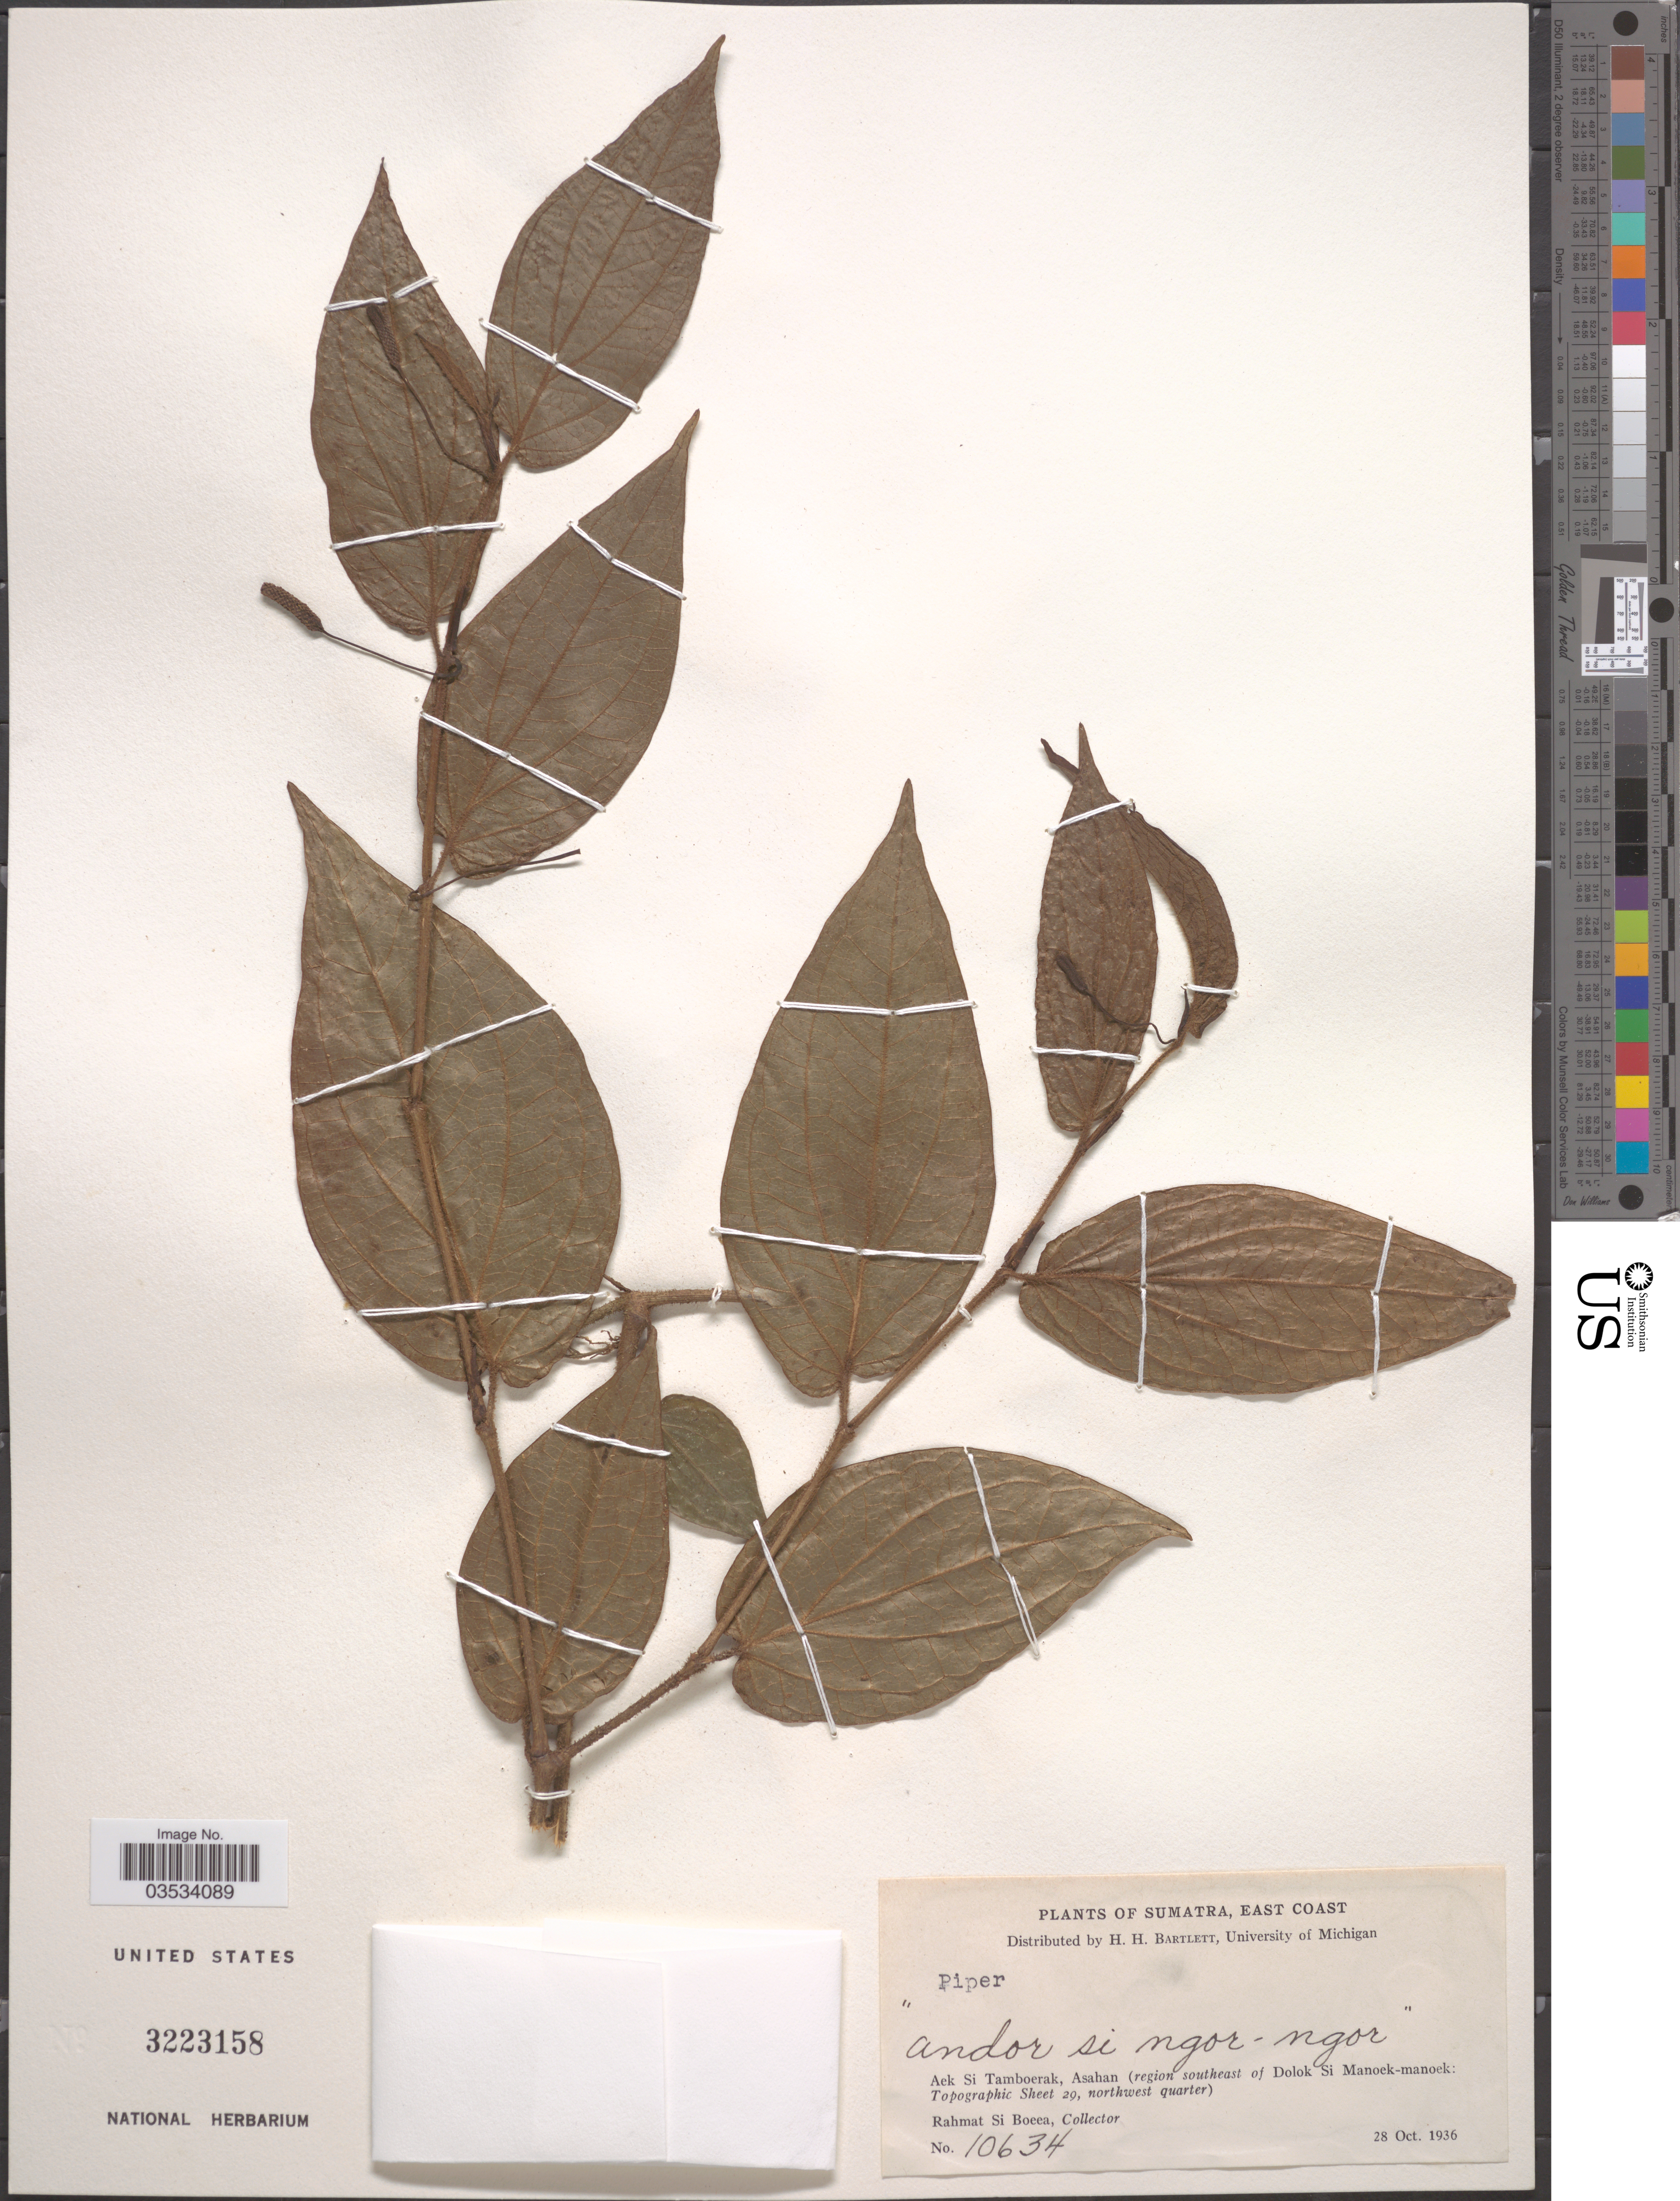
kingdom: Plantae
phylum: Tracheophyta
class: Magnoliopsida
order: Piperales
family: Piperaceae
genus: Piper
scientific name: Piper sp.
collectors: Rahmat Si Boeea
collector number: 10634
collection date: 1936-10-28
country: Indonesia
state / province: Sumatra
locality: East Coast. Aek Si Tamboerak, Asahan (region southeast of Dolok Si Manoek-manoek: Topographic Sheet 29, northwest quarter).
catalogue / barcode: US 3223158